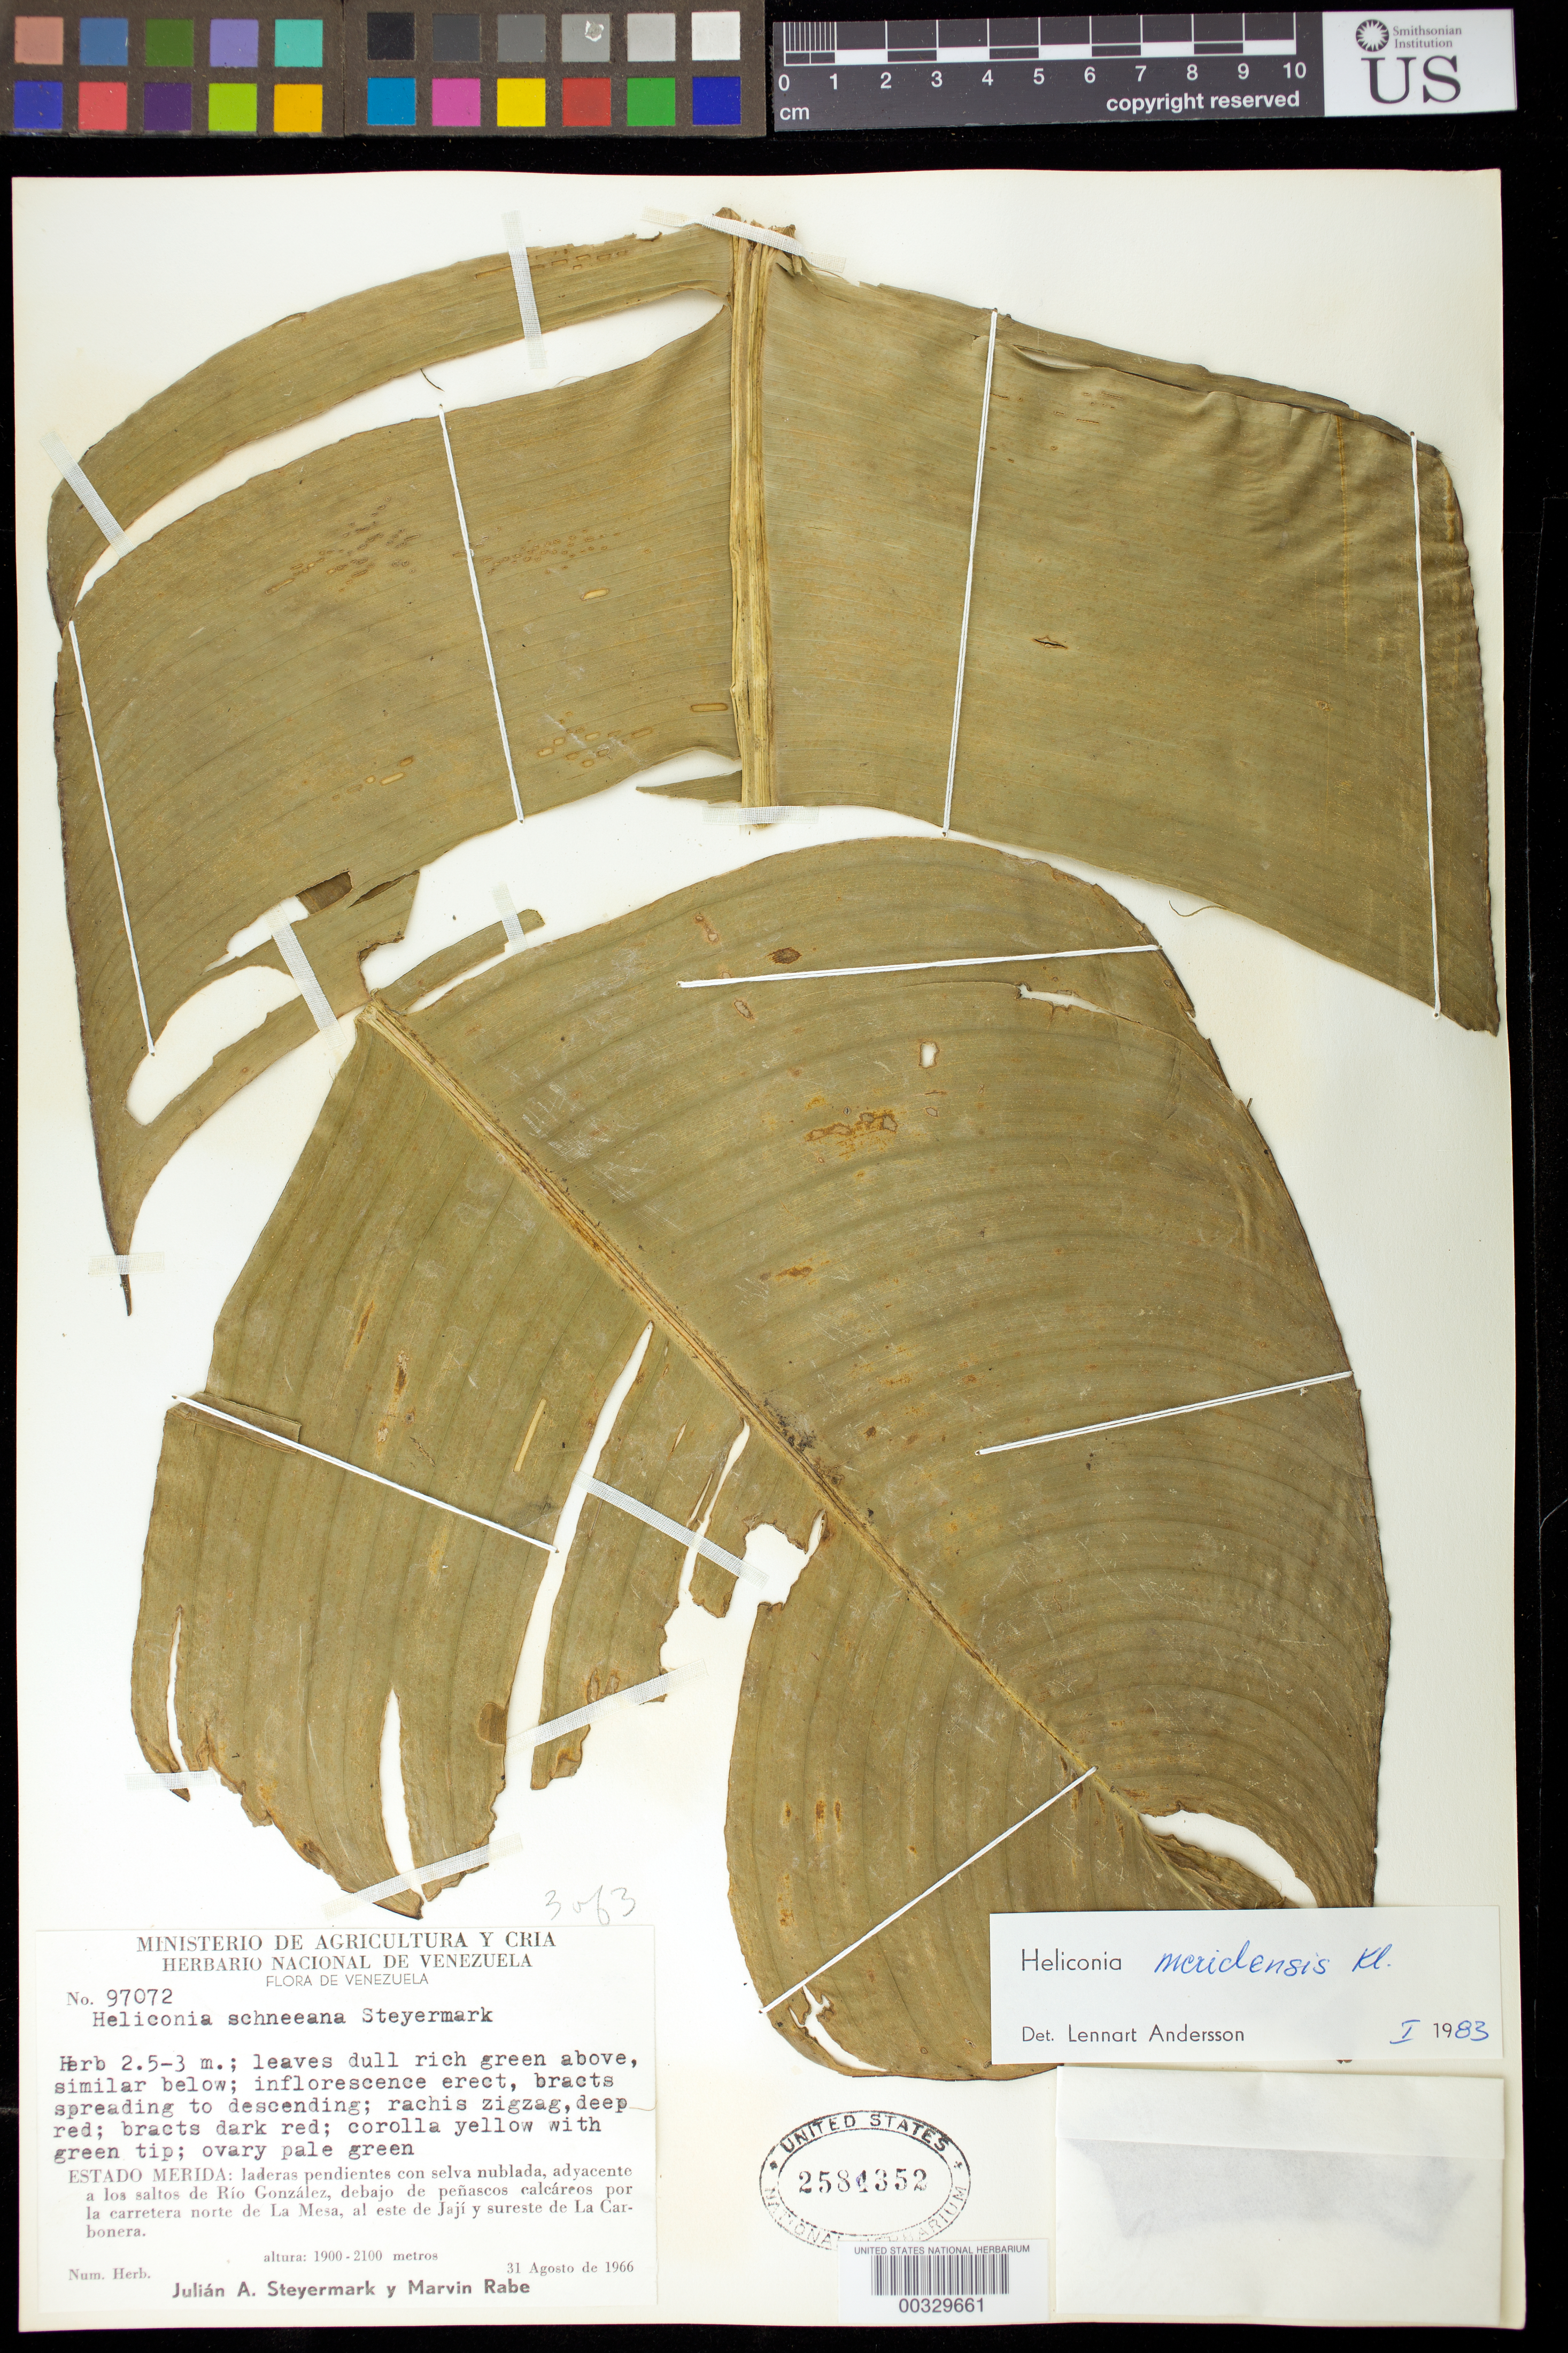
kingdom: Plantae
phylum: Tracheophyta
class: Magnoliopsida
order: Saxifragales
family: Grossulariaceae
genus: Ribes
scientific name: Ribes atropurpureum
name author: C.A. Mey.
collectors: J. Steyermark & M. Rabe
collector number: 97072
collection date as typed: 31 Aug 1966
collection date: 1966-08-31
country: Venezuela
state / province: Mérida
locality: Highway n of la mesa, e of jaji and se of la carbonera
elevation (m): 1900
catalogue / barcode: US 2584352